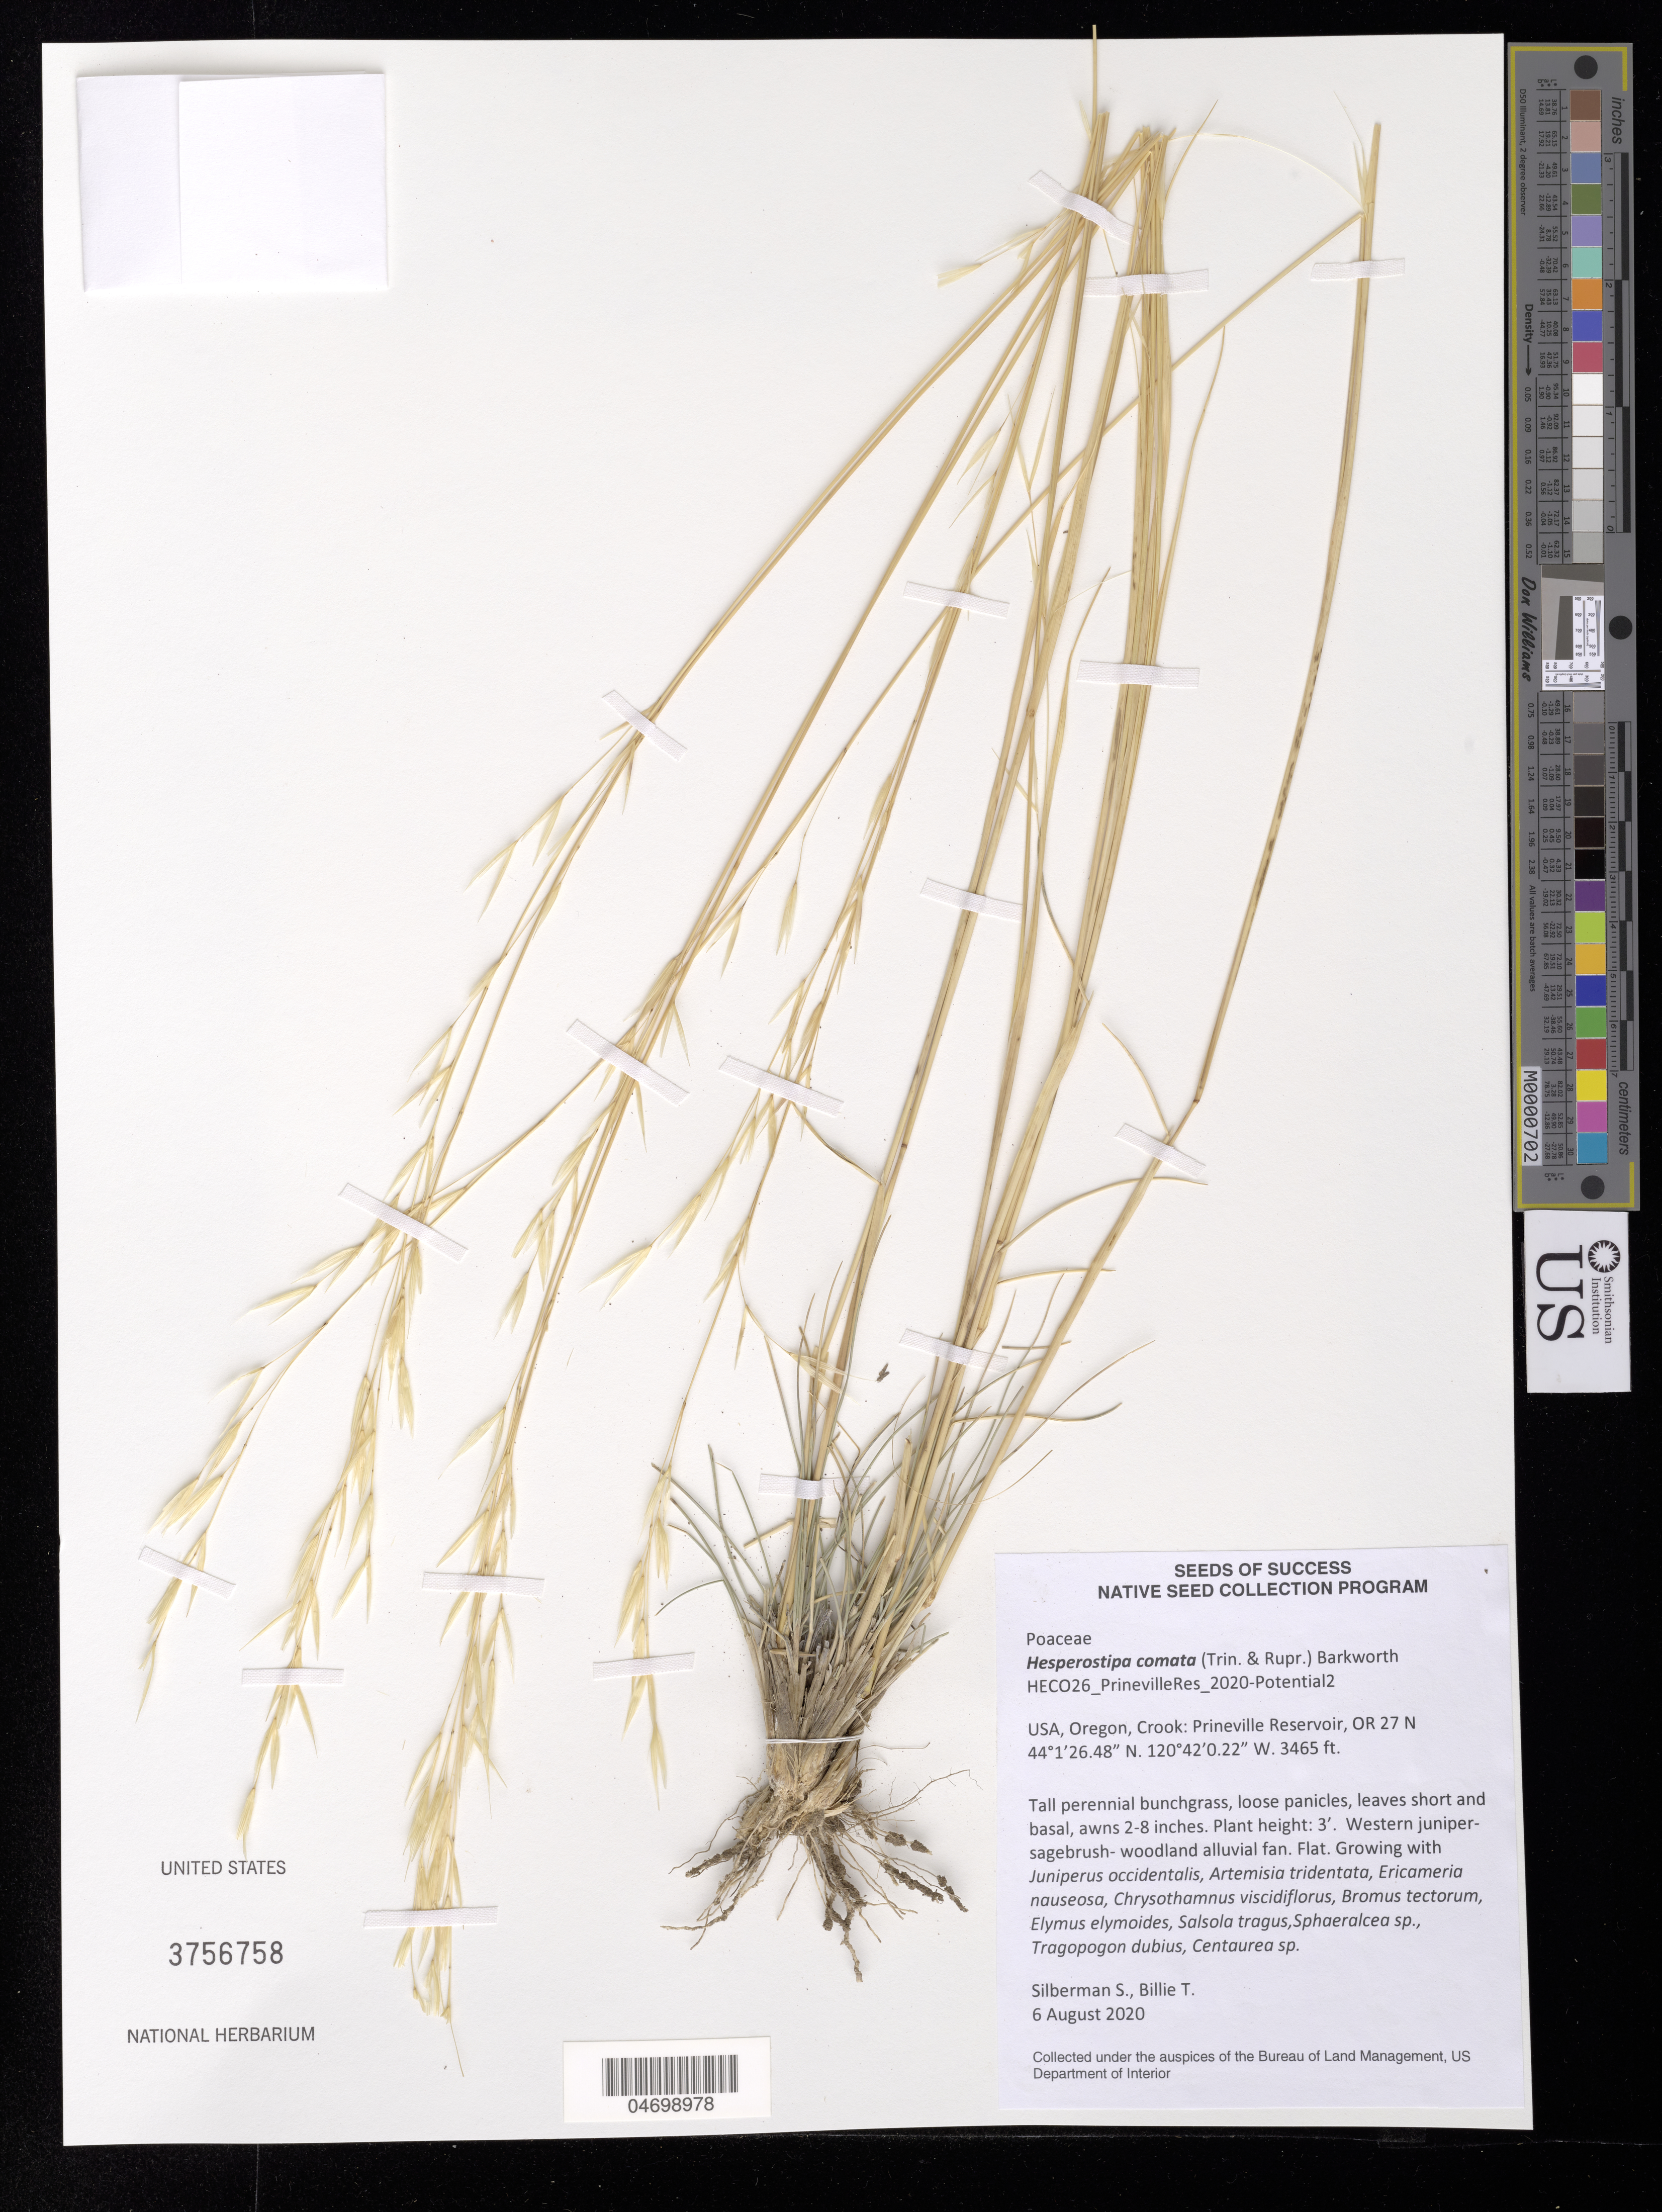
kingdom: Plantae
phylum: Tracheophyta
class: Liliopsida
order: Poales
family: Poaceae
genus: Hesperostipa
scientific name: Hesperostipa comata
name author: (Trin. & Rupr.) Barkworth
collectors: S. Silberman & T. Billie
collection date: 2020-08-06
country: United States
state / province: Oregon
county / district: Crook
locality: Prineville Reservoir, OR 27 N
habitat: Western juniper-sagebrush-woodland alluvial fan. Flat. With Artemisia tridentata, Bromus tectorum, Salsola tragus, etc.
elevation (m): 1056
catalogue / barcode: US 3756758